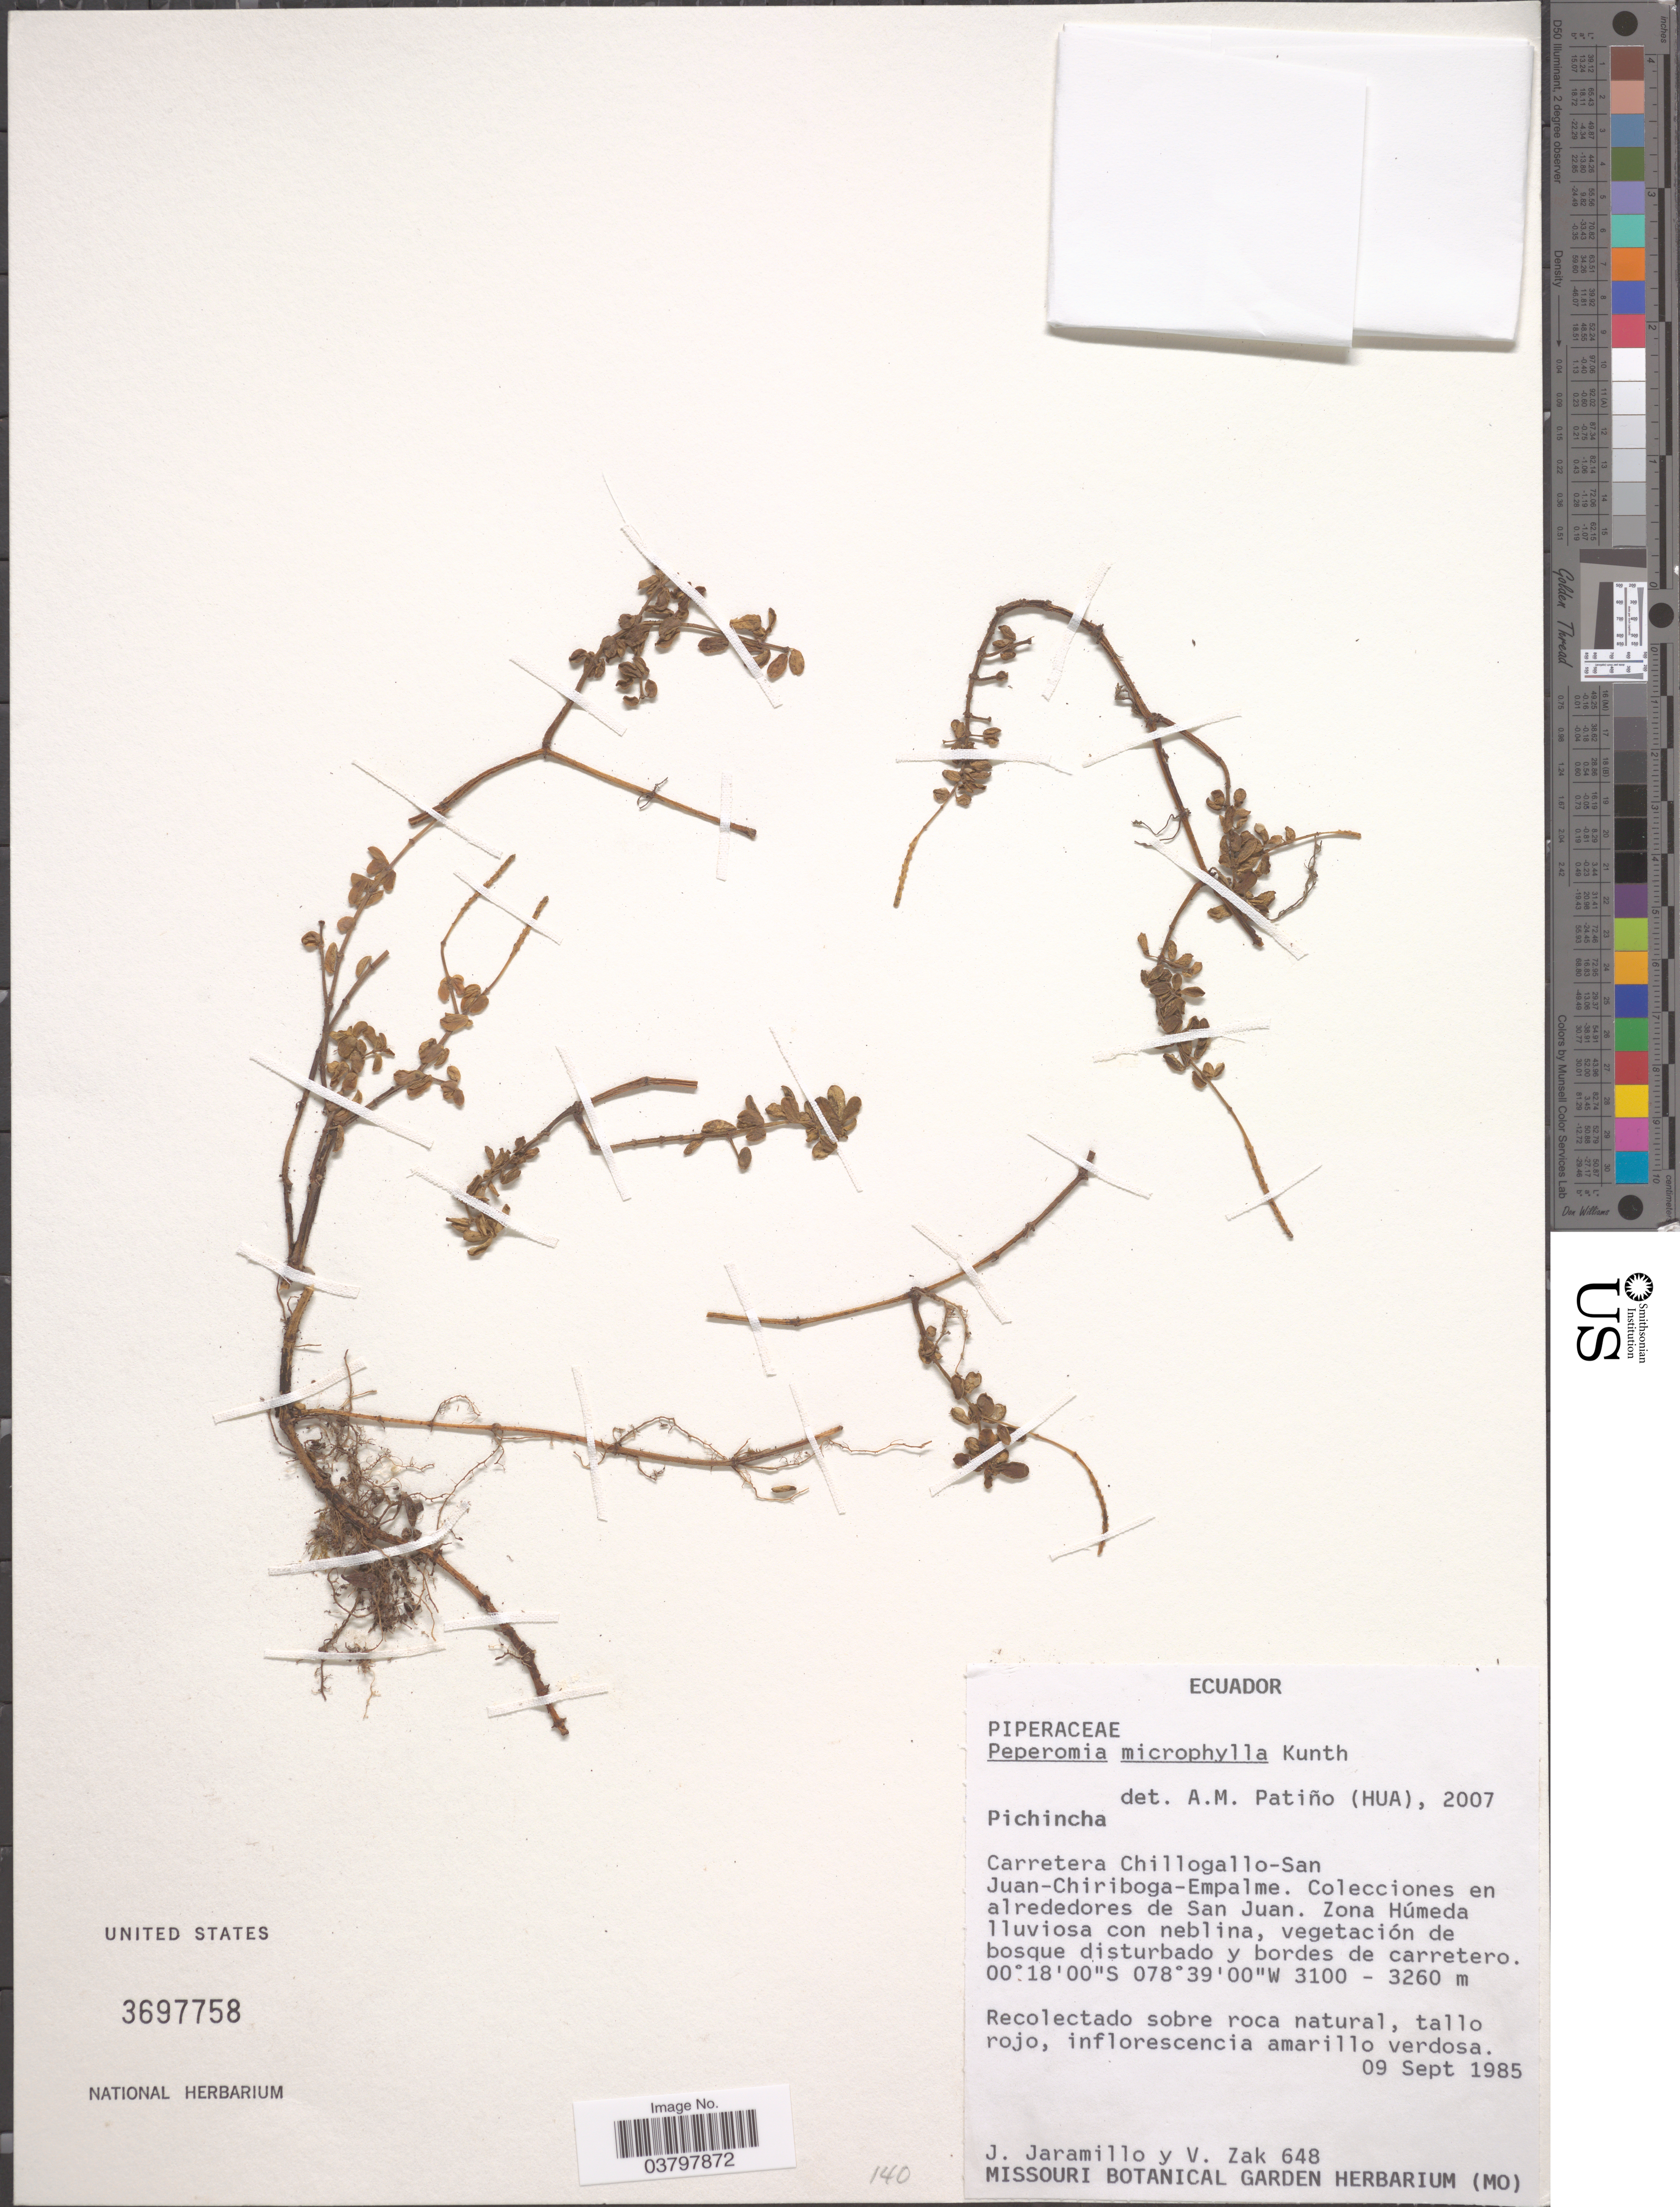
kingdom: Plantae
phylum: Tracheophyta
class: Magnoliopsida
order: Piperales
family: Piperaceae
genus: Peperomia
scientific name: Peperomia microphylla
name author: Kunth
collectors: J. Jaramillo & V. Zak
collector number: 648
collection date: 1985-09-09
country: Ecuador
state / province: Pichincha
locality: Carretera Chillogallo-San. Juan-Chiriboga-Empalme. Colecciones en alrededores de San Juan.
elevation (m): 3100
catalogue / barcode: US 3697758